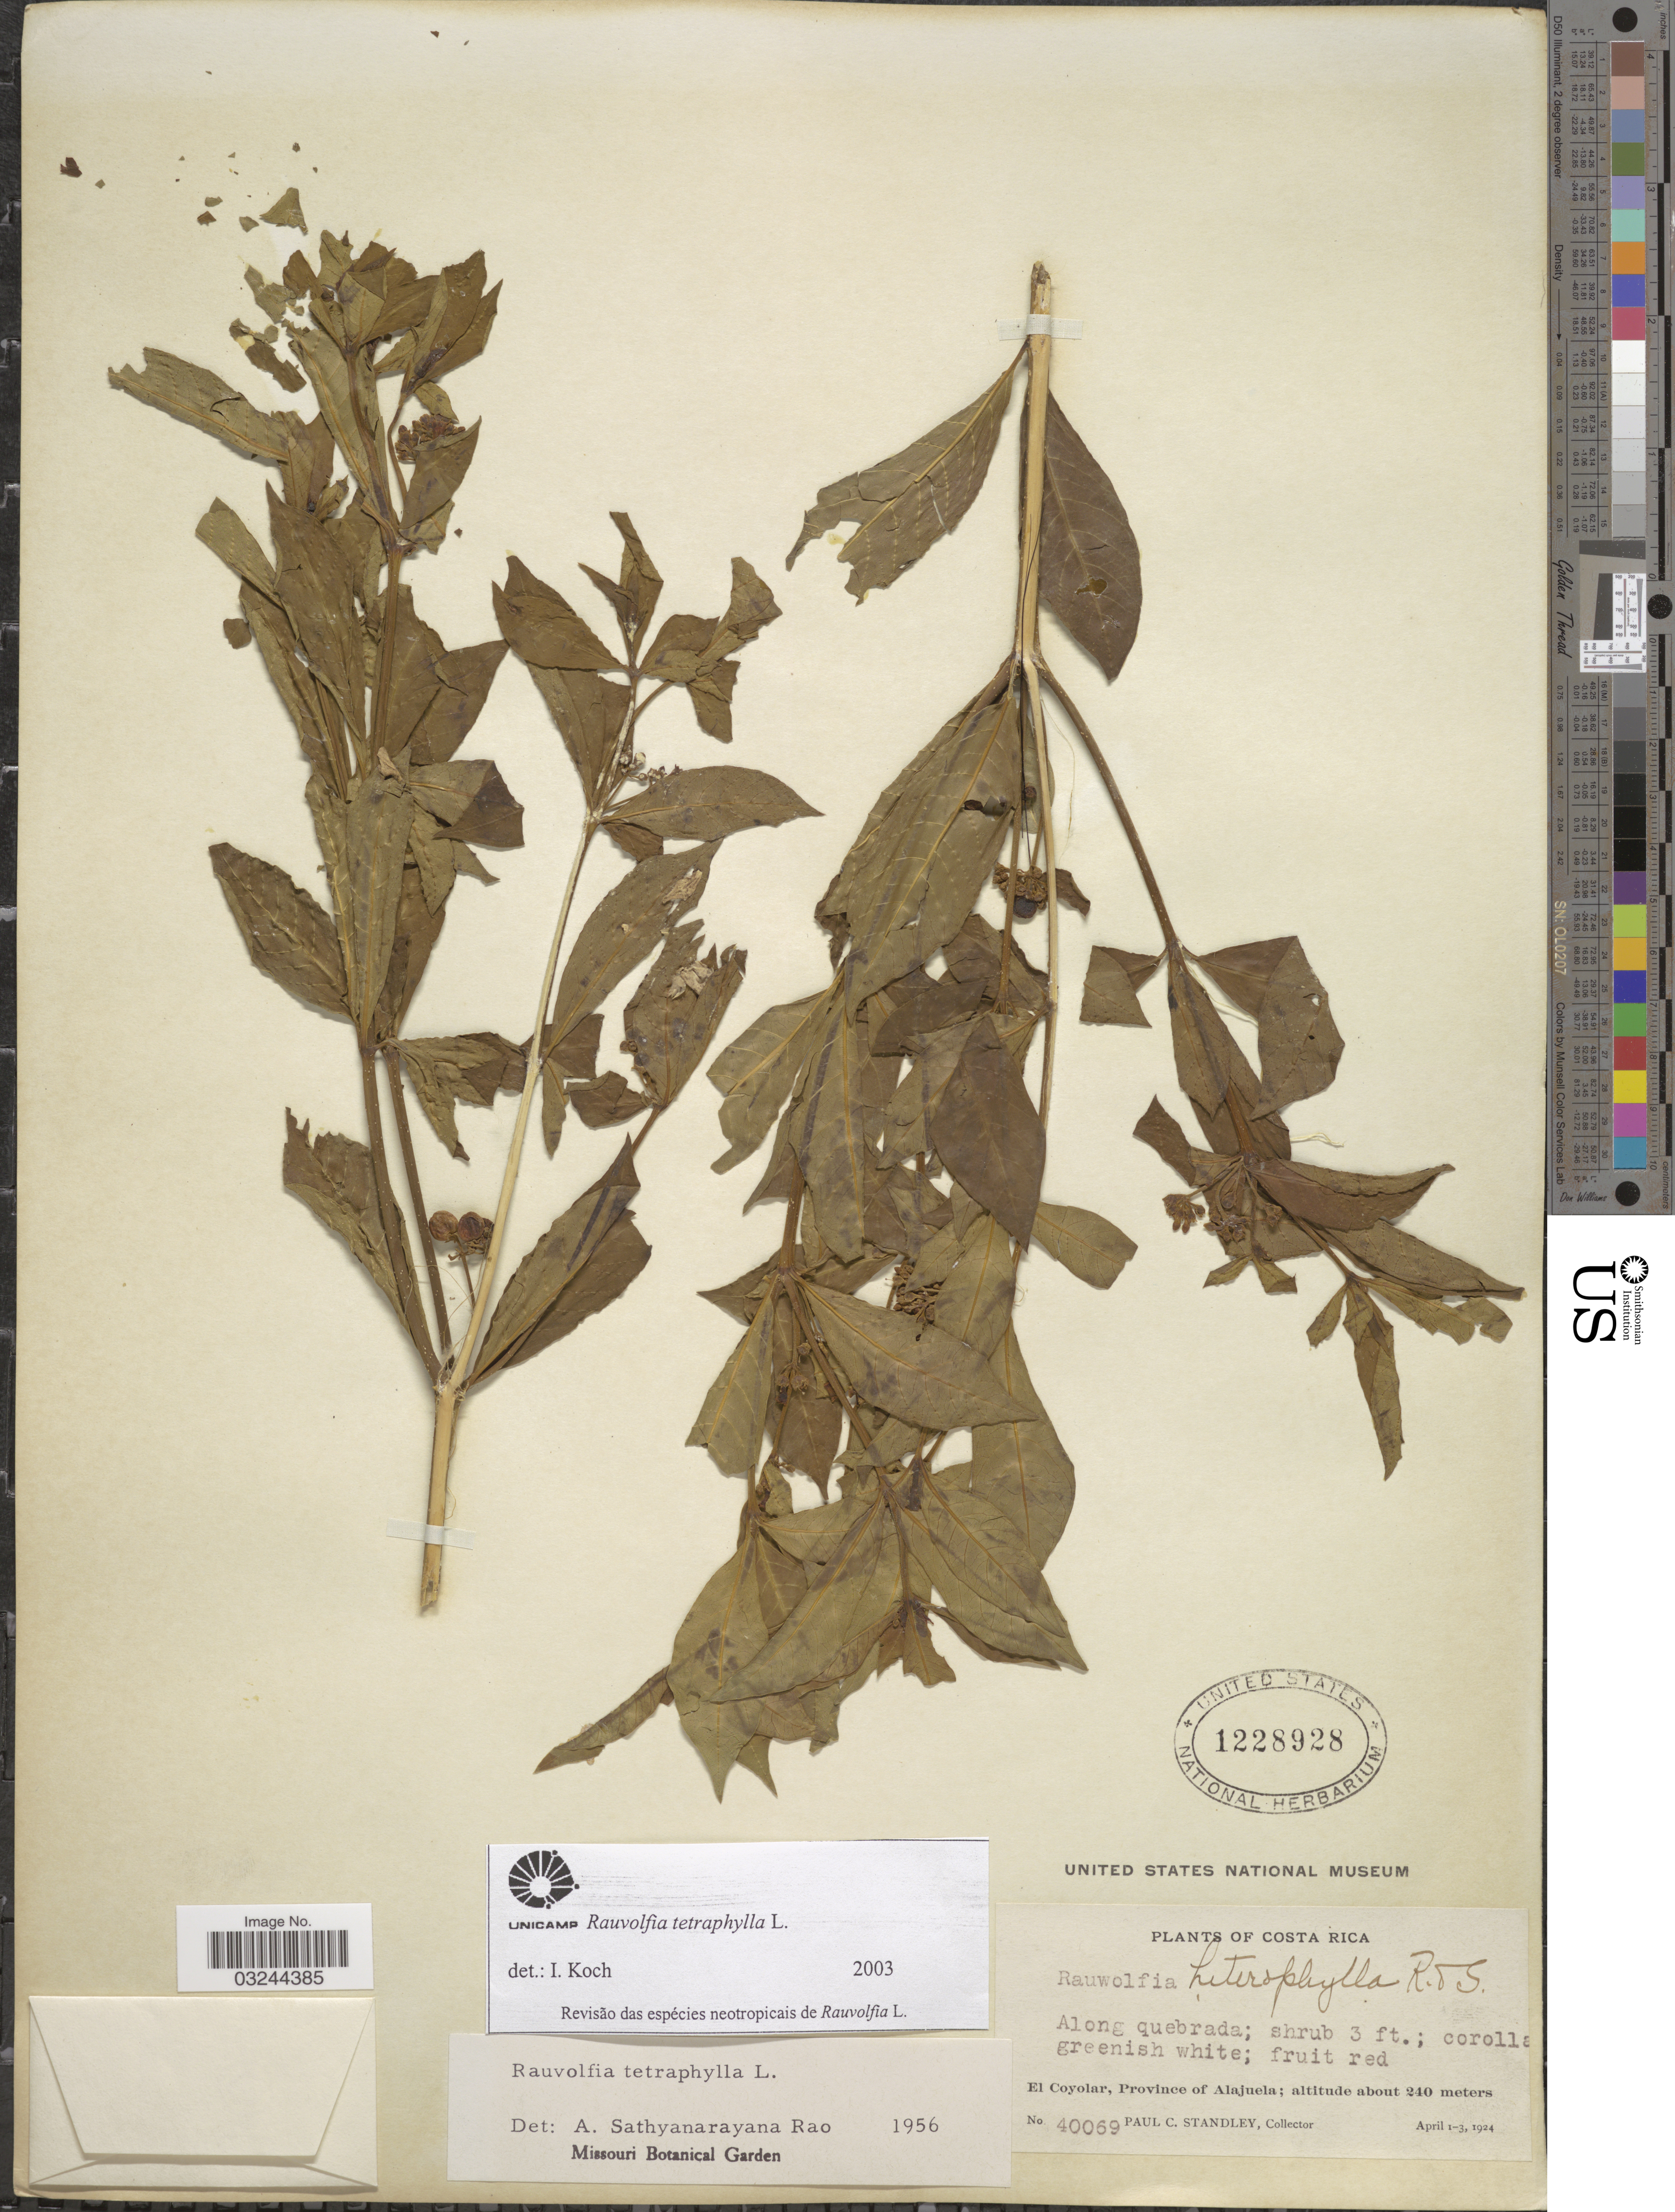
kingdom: Plantae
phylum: Tracheophyta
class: Magnoliopsida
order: Gentianales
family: Apocynaceae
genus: Rauvolfia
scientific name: Rauvolfia tetraphylla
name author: L.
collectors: P. C. Standley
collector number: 40069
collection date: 1924-04-01/1924-04-03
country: Costa Rica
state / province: Alajuela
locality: Along quebrada; El Coyolar, Province of Alajuela.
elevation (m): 240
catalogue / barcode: US 1228928